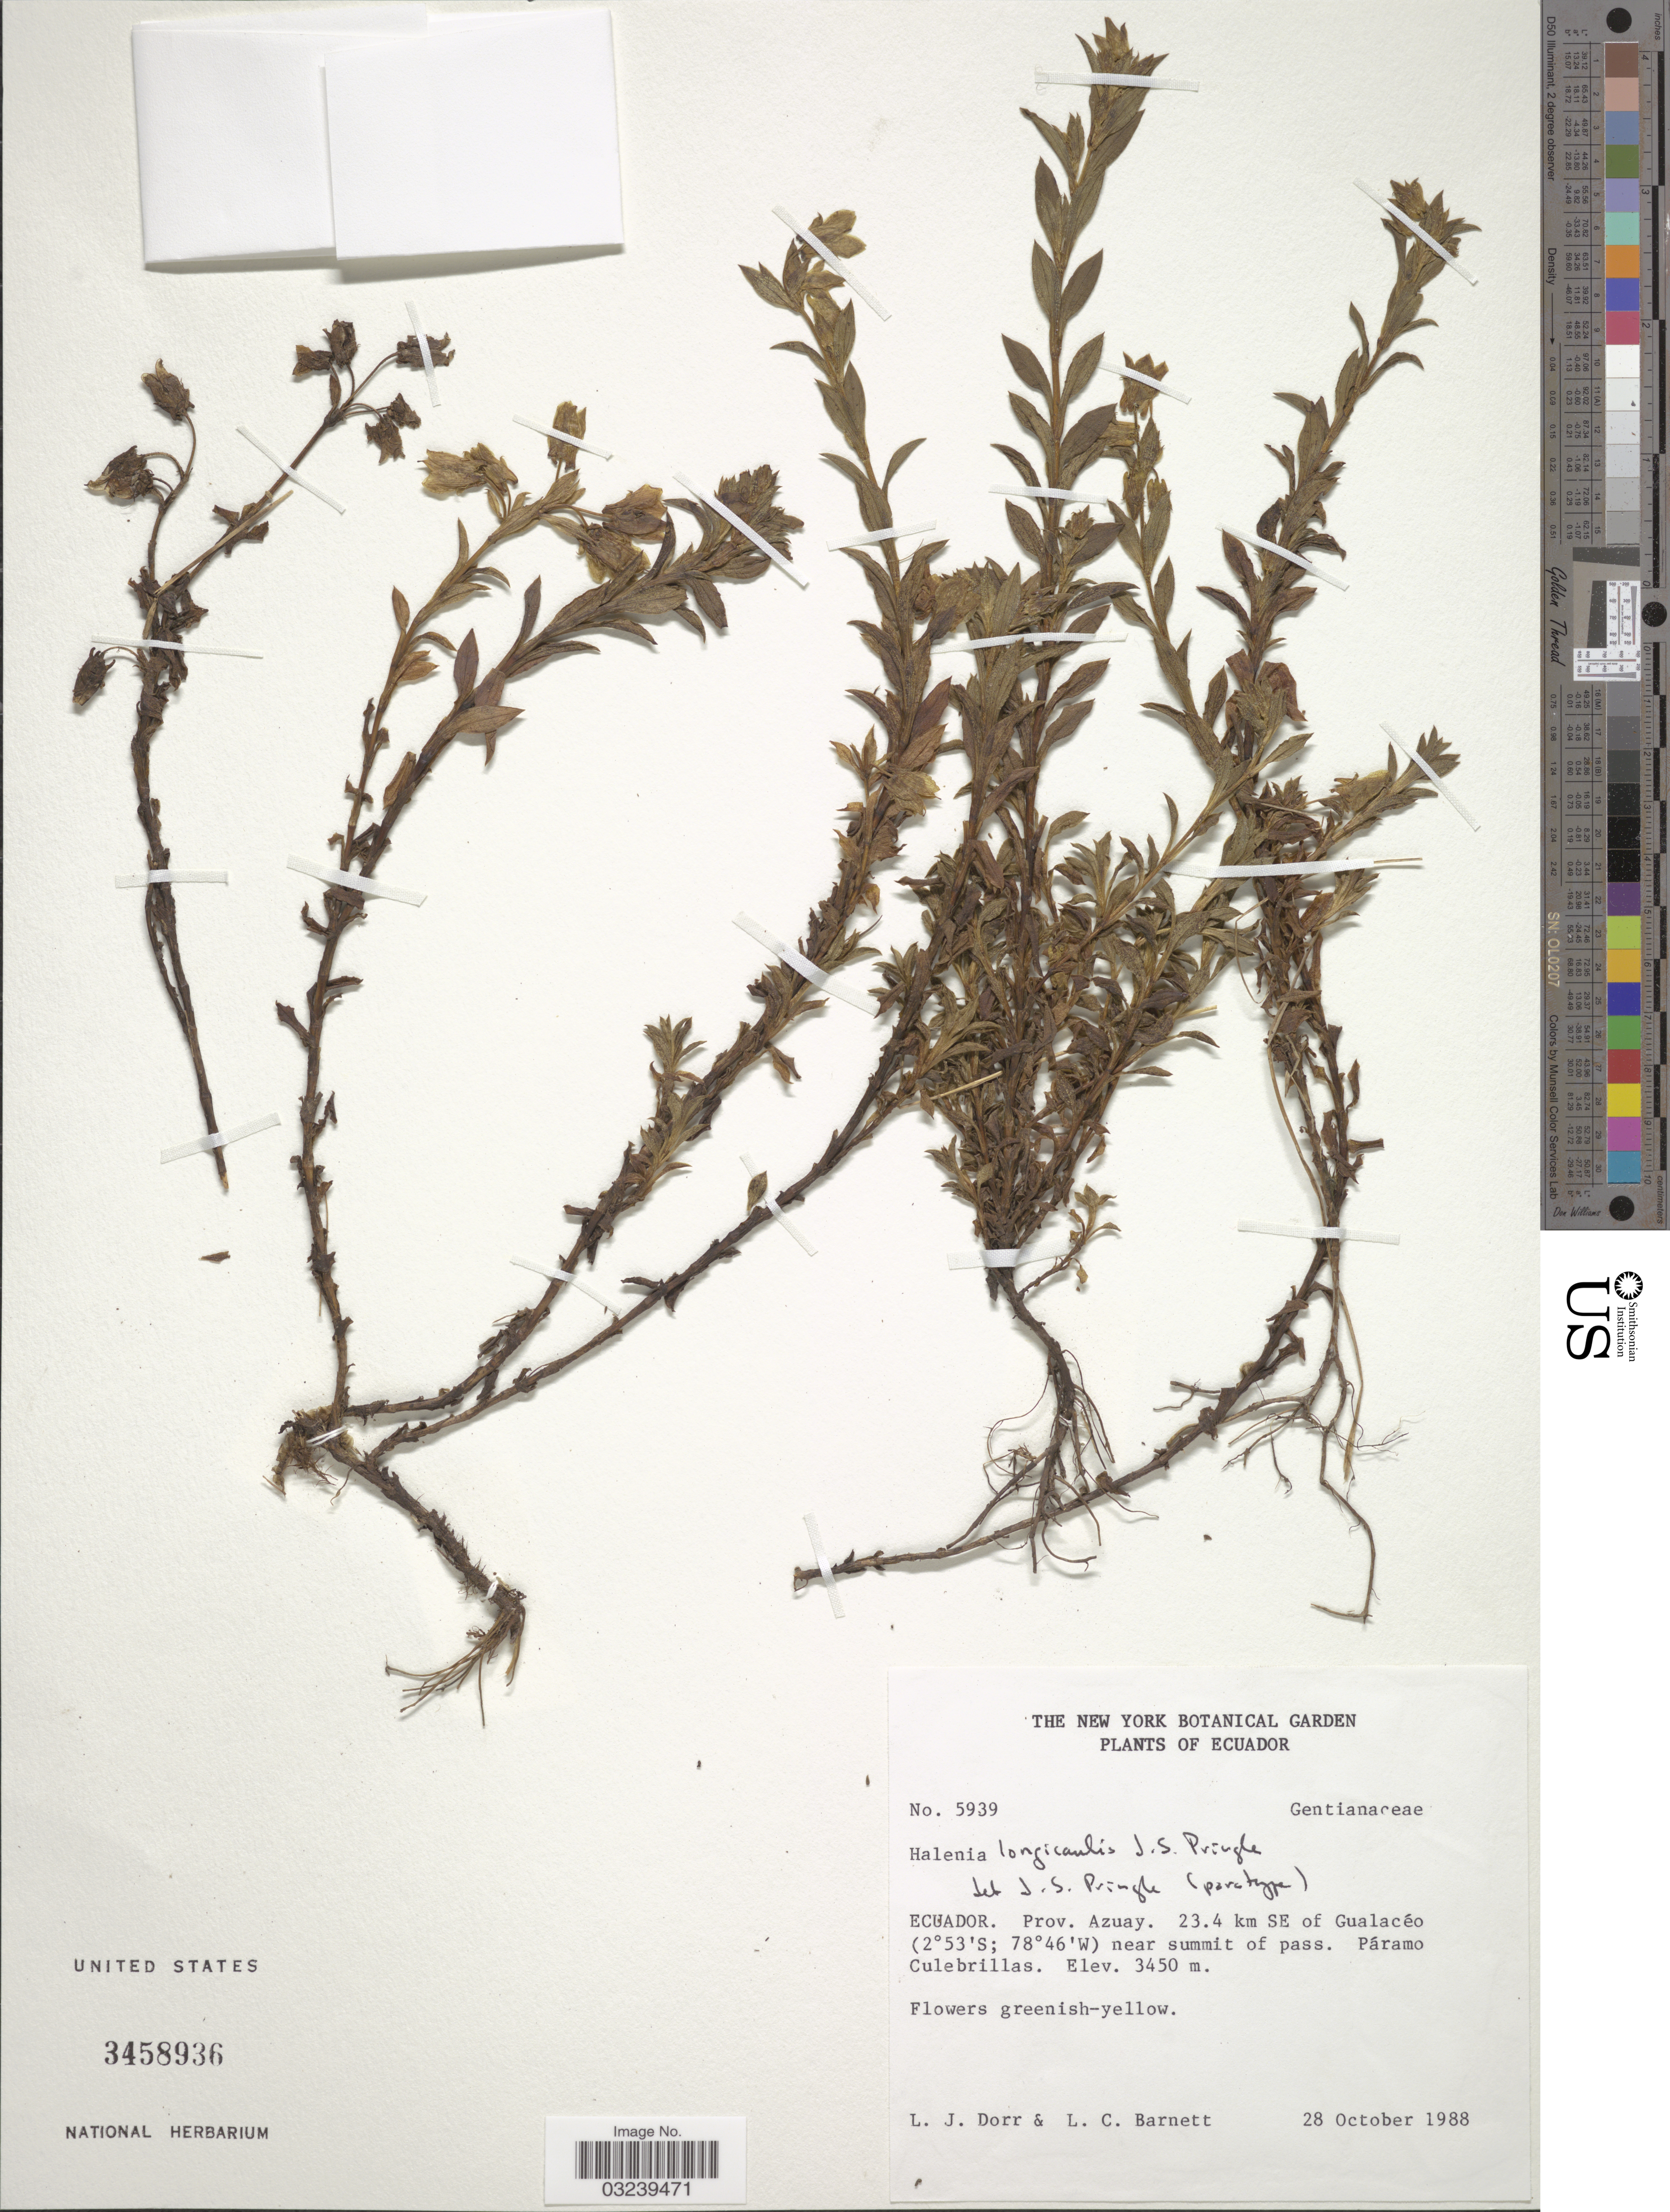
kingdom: Plantae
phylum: Tracheophyta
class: Magnoliopsida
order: Gentianales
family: Gentianaceae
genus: Halenia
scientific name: Halenia longicaulis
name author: J.S. Pringle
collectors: L. J. Dorr & L. C. Barnett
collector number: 5939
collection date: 1988-10-28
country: Ecuador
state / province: Azuay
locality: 23.4 km SE of Gualacéo near summit of pass. Páramo Culebrillas.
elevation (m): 3450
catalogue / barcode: US 3458936